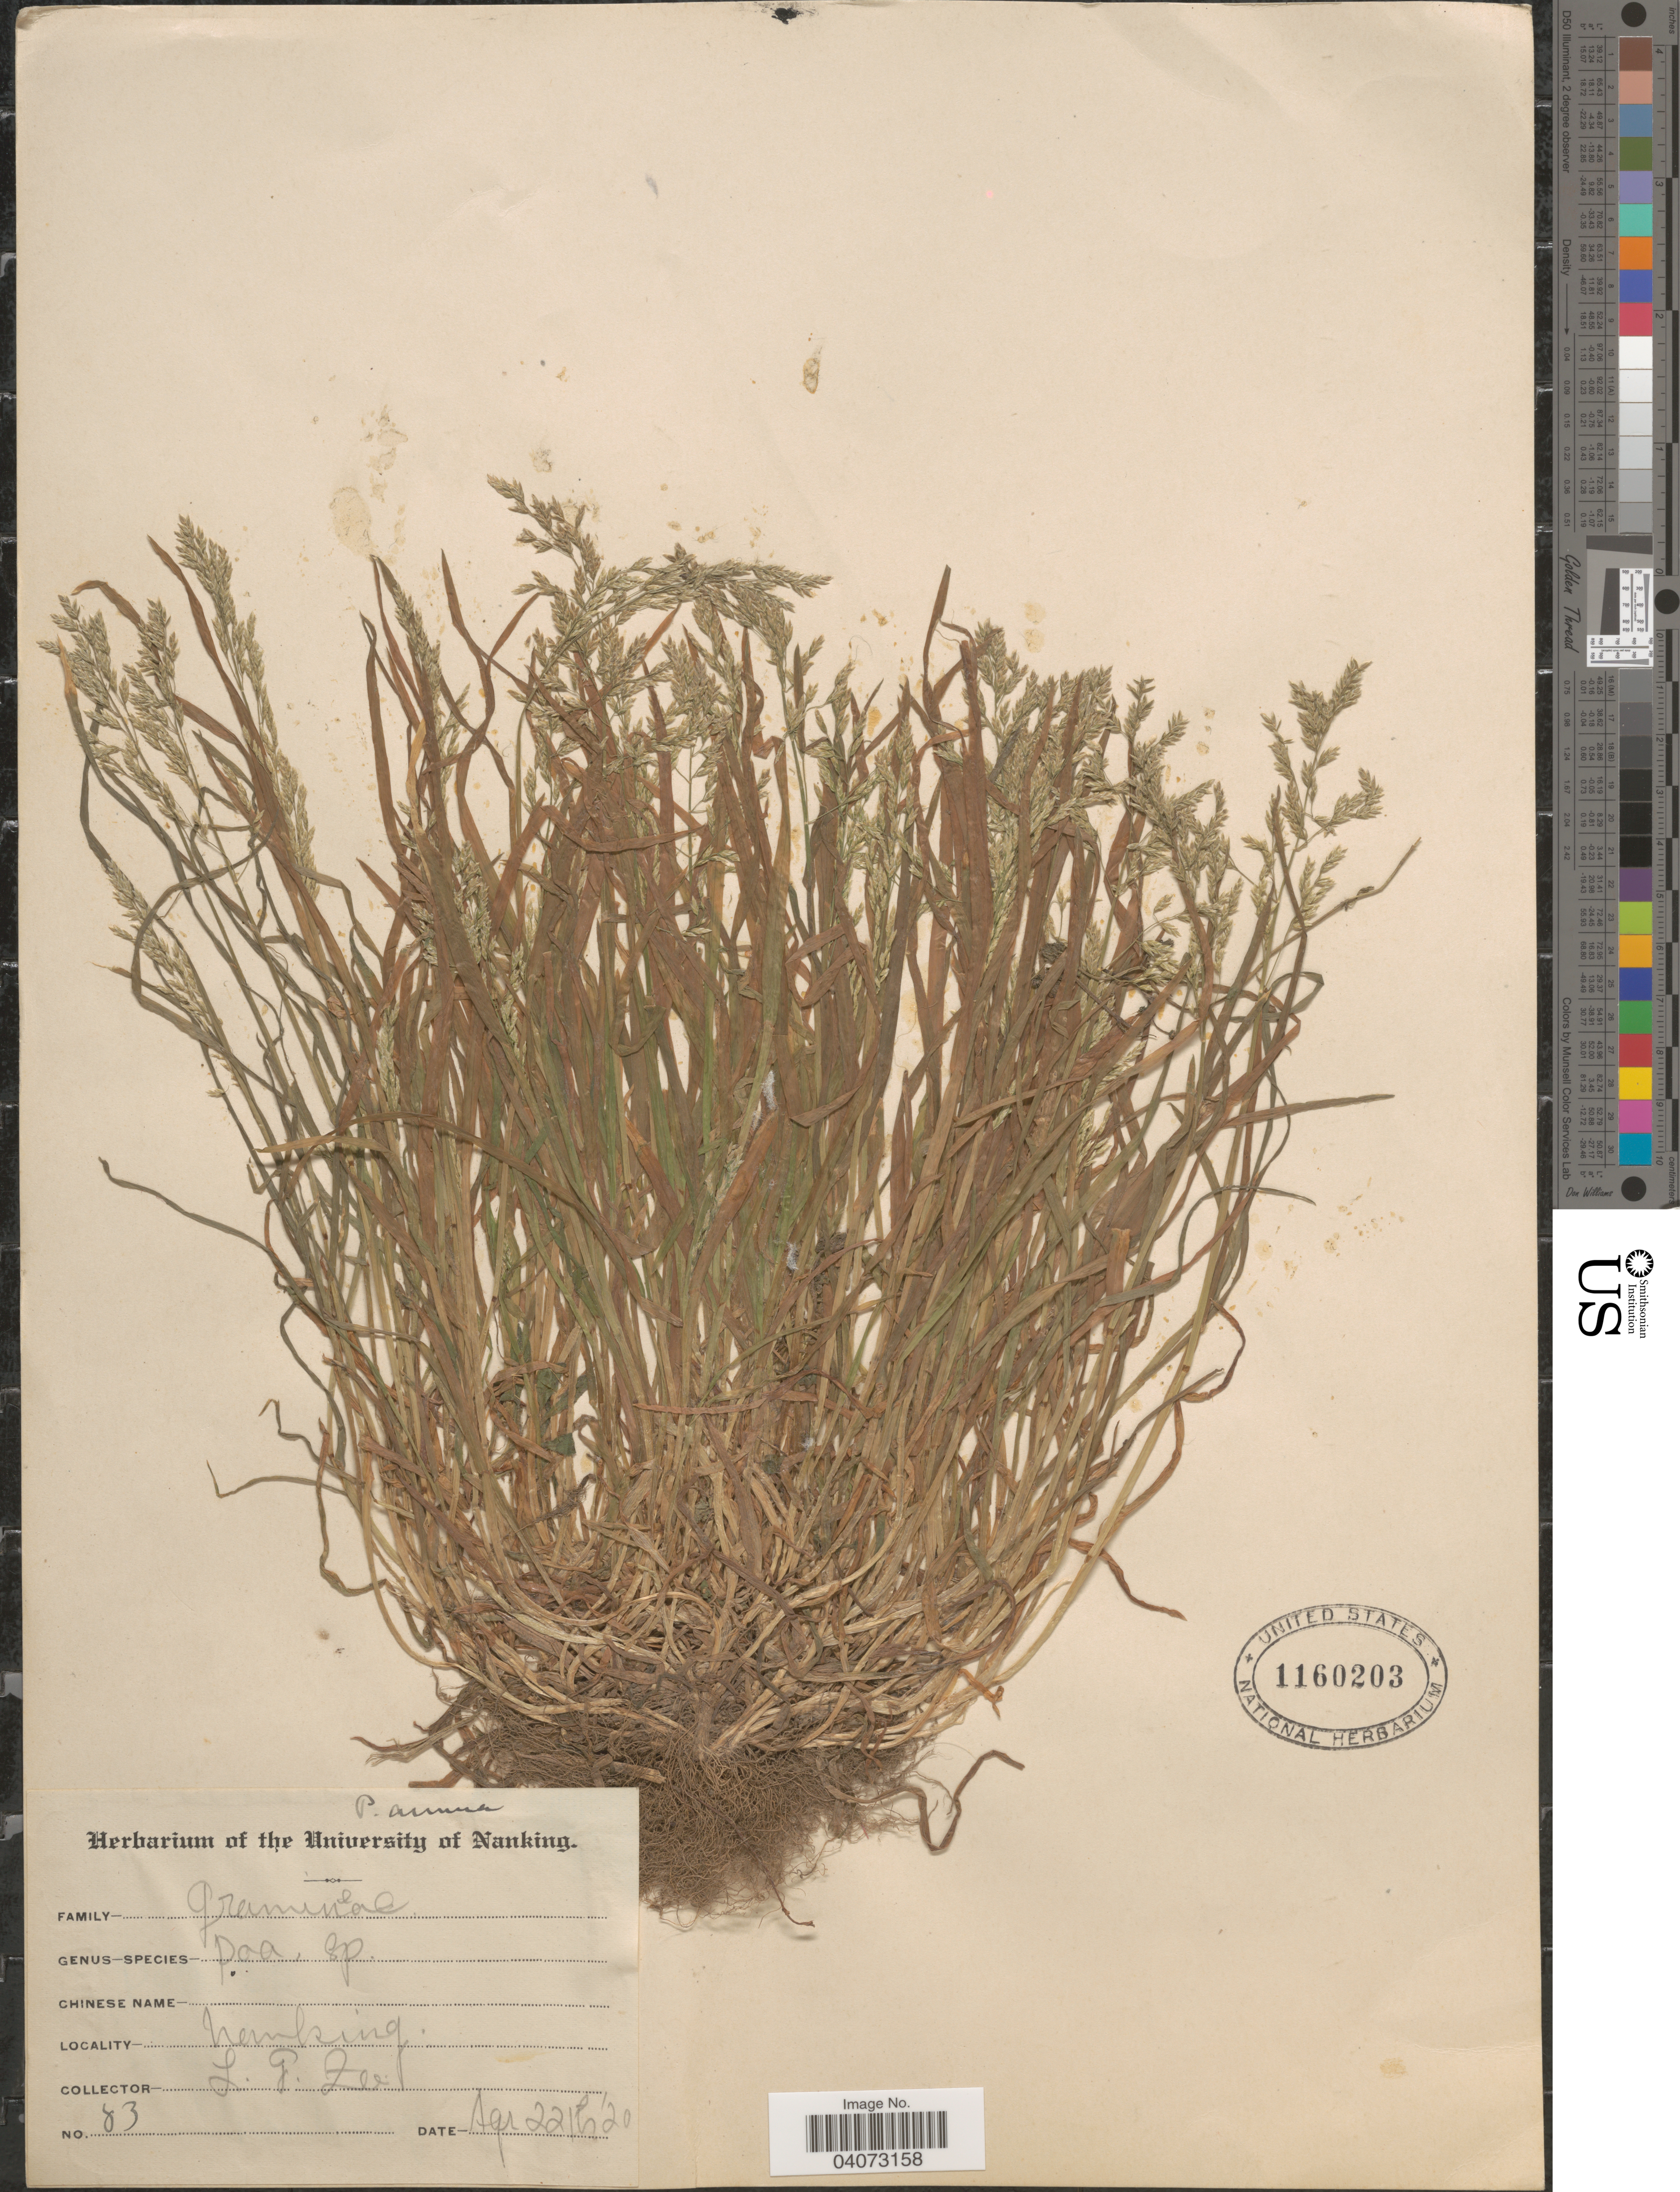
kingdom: Plantae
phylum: Tracheophyta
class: Liliopsida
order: Poales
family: Poaceae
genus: Poa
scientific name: Poa annua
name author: L.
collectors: L. Zee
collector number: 83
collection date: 1920-04-22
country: China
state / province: Jiangsu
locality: Nanking.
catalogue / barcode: US 1160203